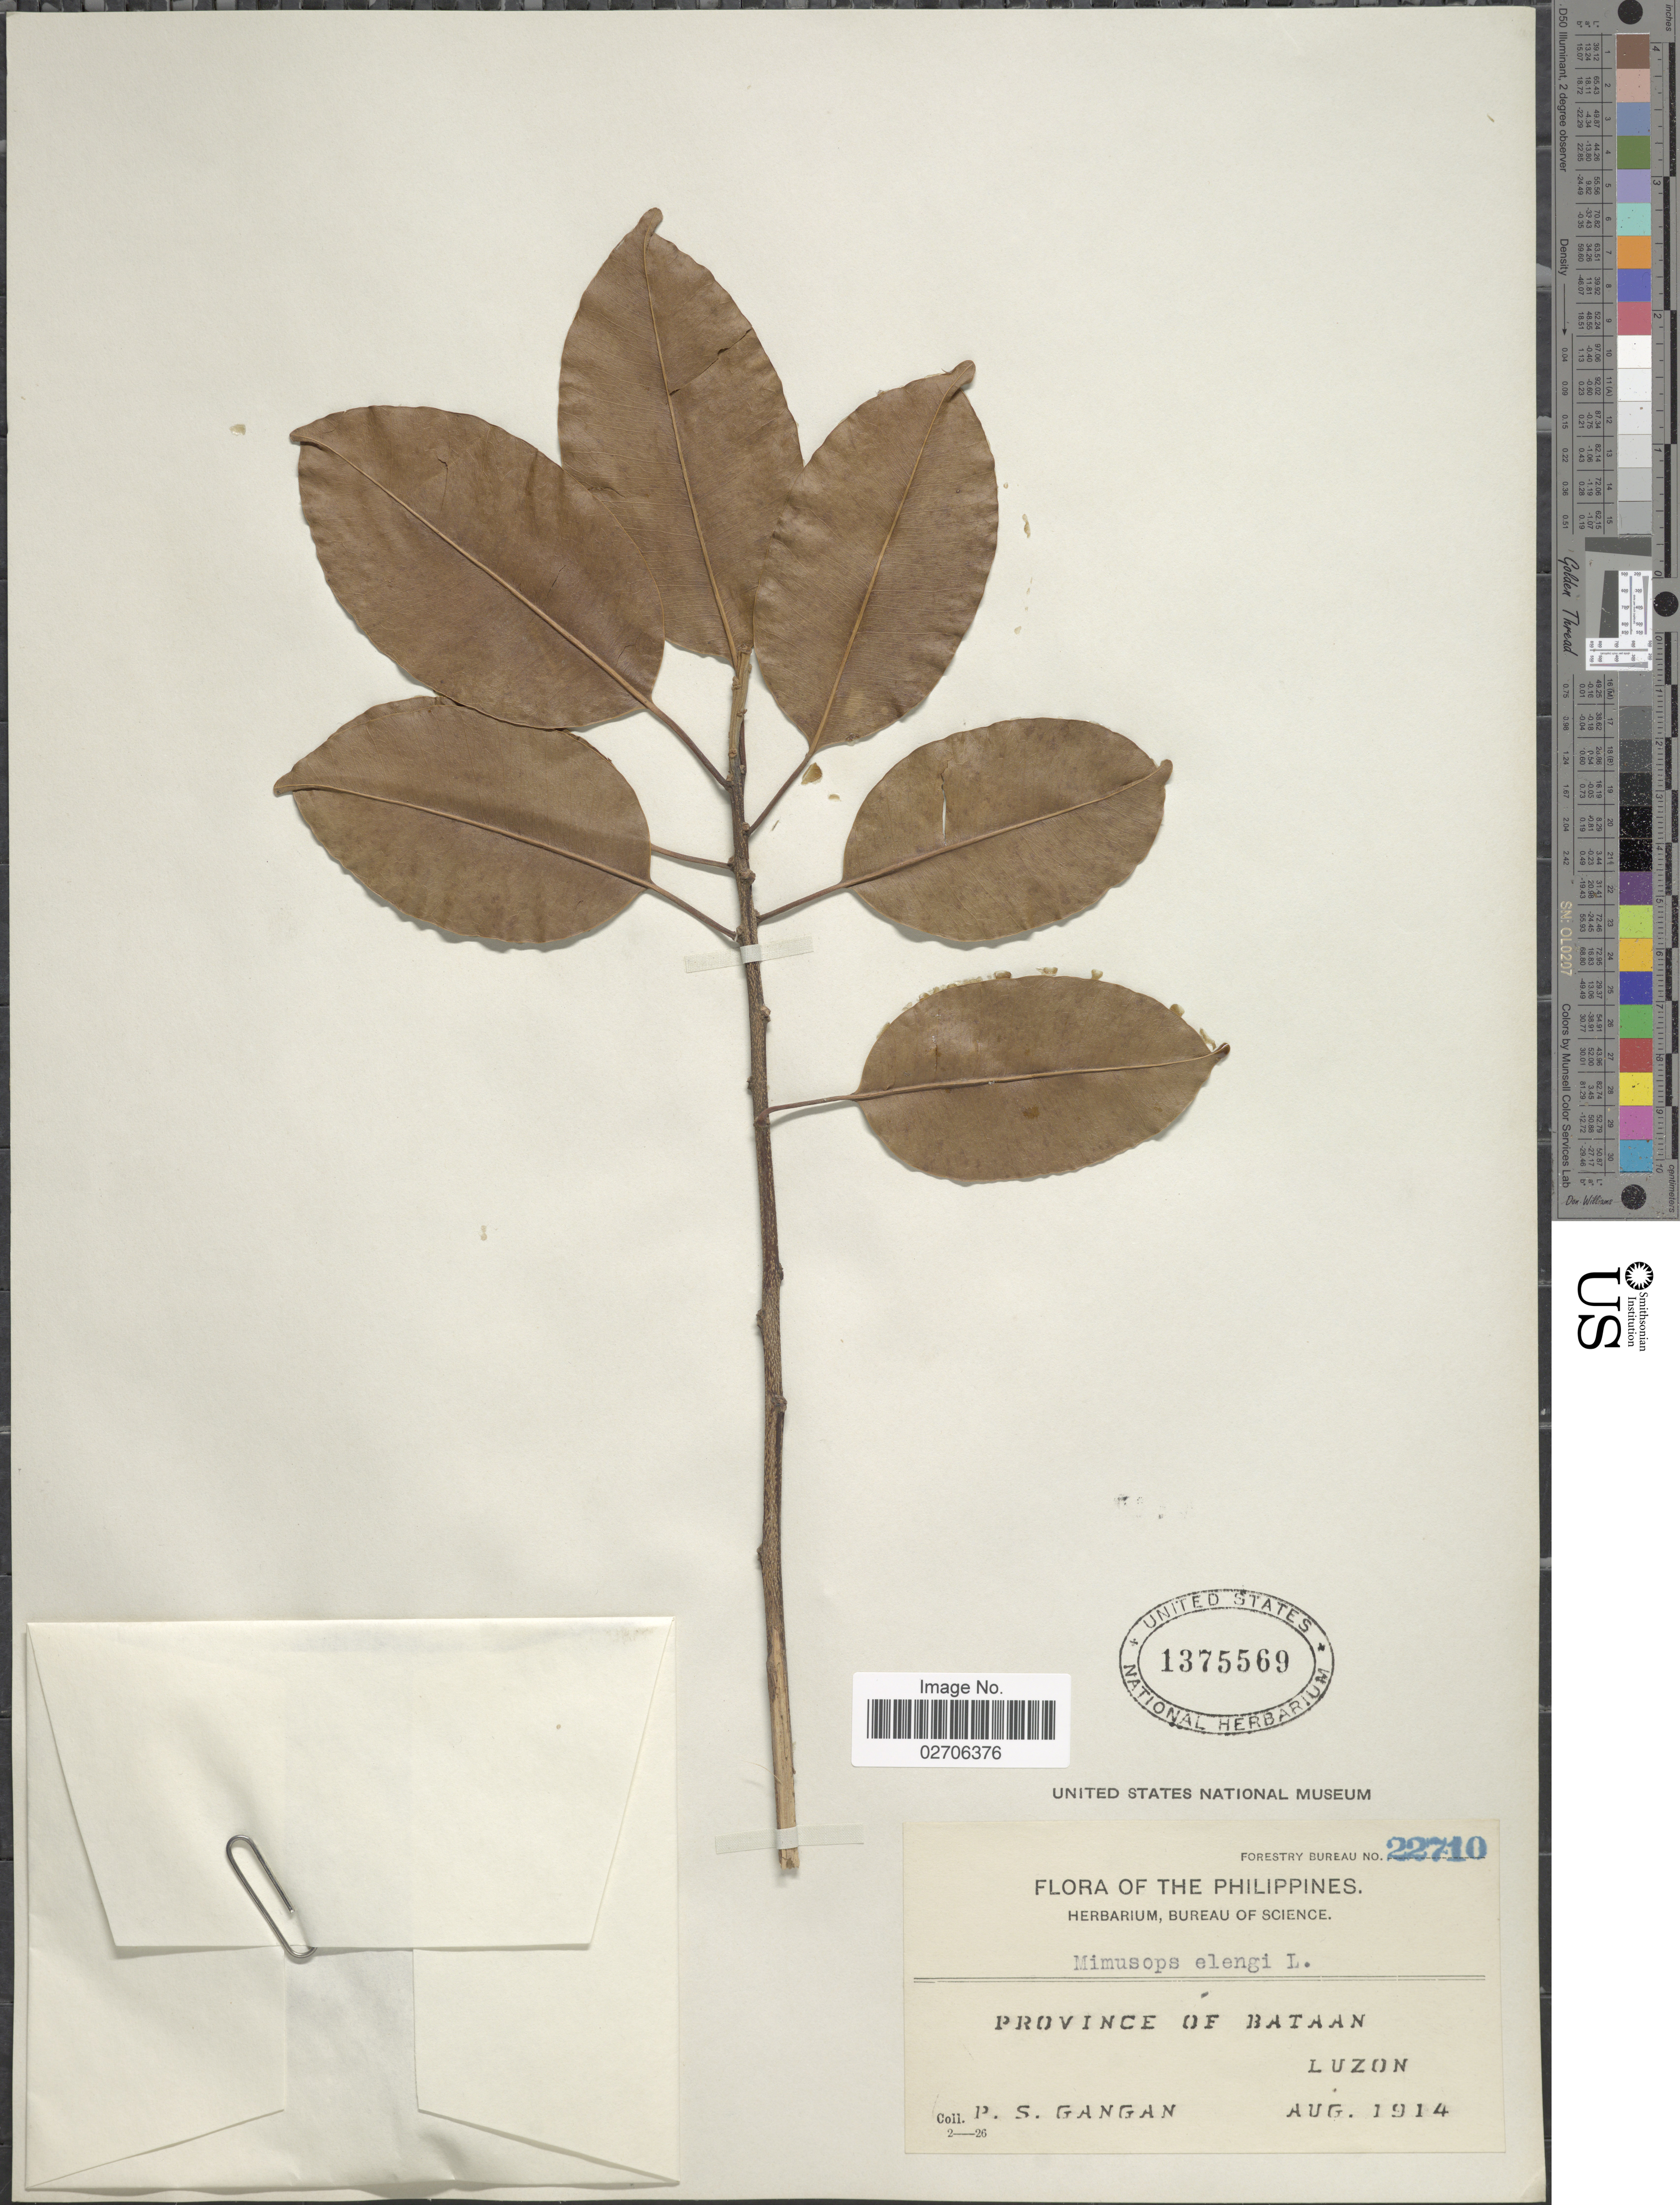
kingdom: Plantae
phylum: Tracheophyta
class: Magnoliopsida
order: Ericales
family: Sapotaceae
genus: Mimusops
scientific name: Mimusops djave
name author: Engl.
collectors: P. Gangan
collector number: Forestry Bureau 22710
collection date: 1914-07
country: Philippines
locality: Province of Bataan, Luzon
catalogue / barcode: US 1375569